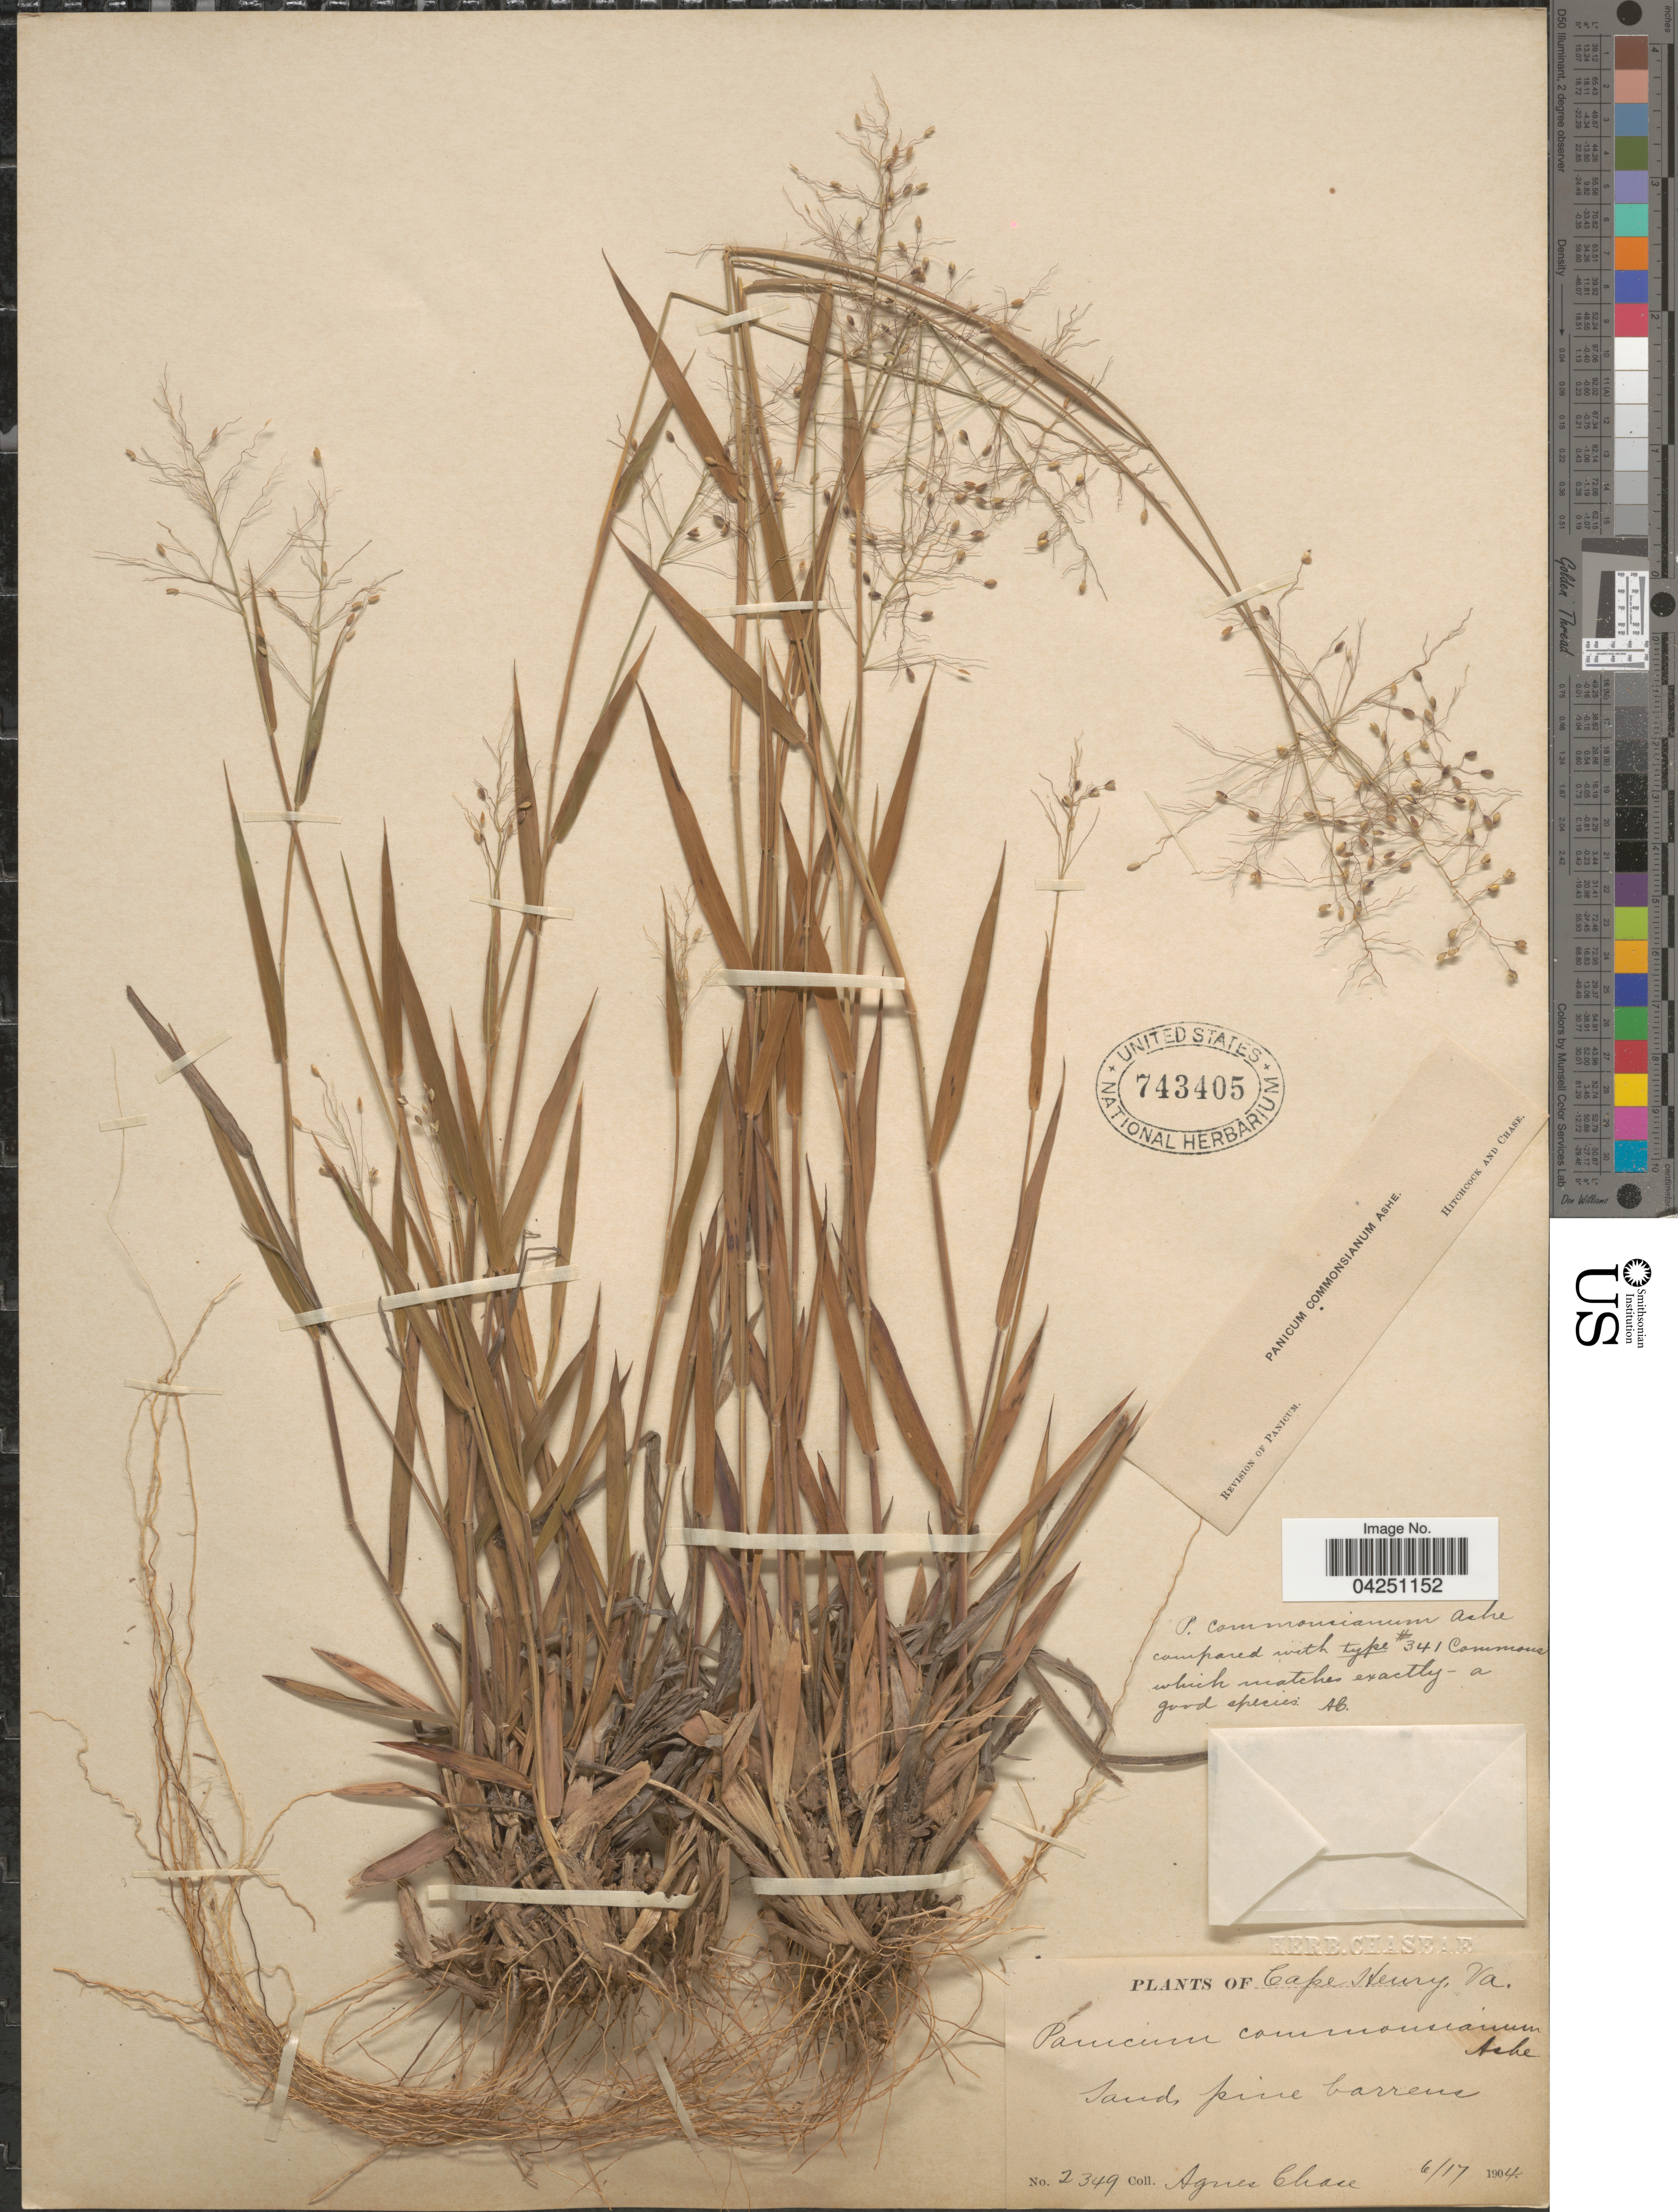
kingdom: Plantae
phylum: Tracheophyta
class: Liliopsida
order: Poales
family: Poaceae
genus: Dichanthelium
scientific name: Dichanthelium acuminatum var. acuminatum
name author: (Sw.) Gould & C.A. Clark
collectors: A. Chase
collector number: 2349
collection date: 1904-06-17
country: United States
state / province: Virginia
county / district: City of Virginia Beach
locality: Cape Henry. Sand pine barrens.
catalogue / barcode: US 743405